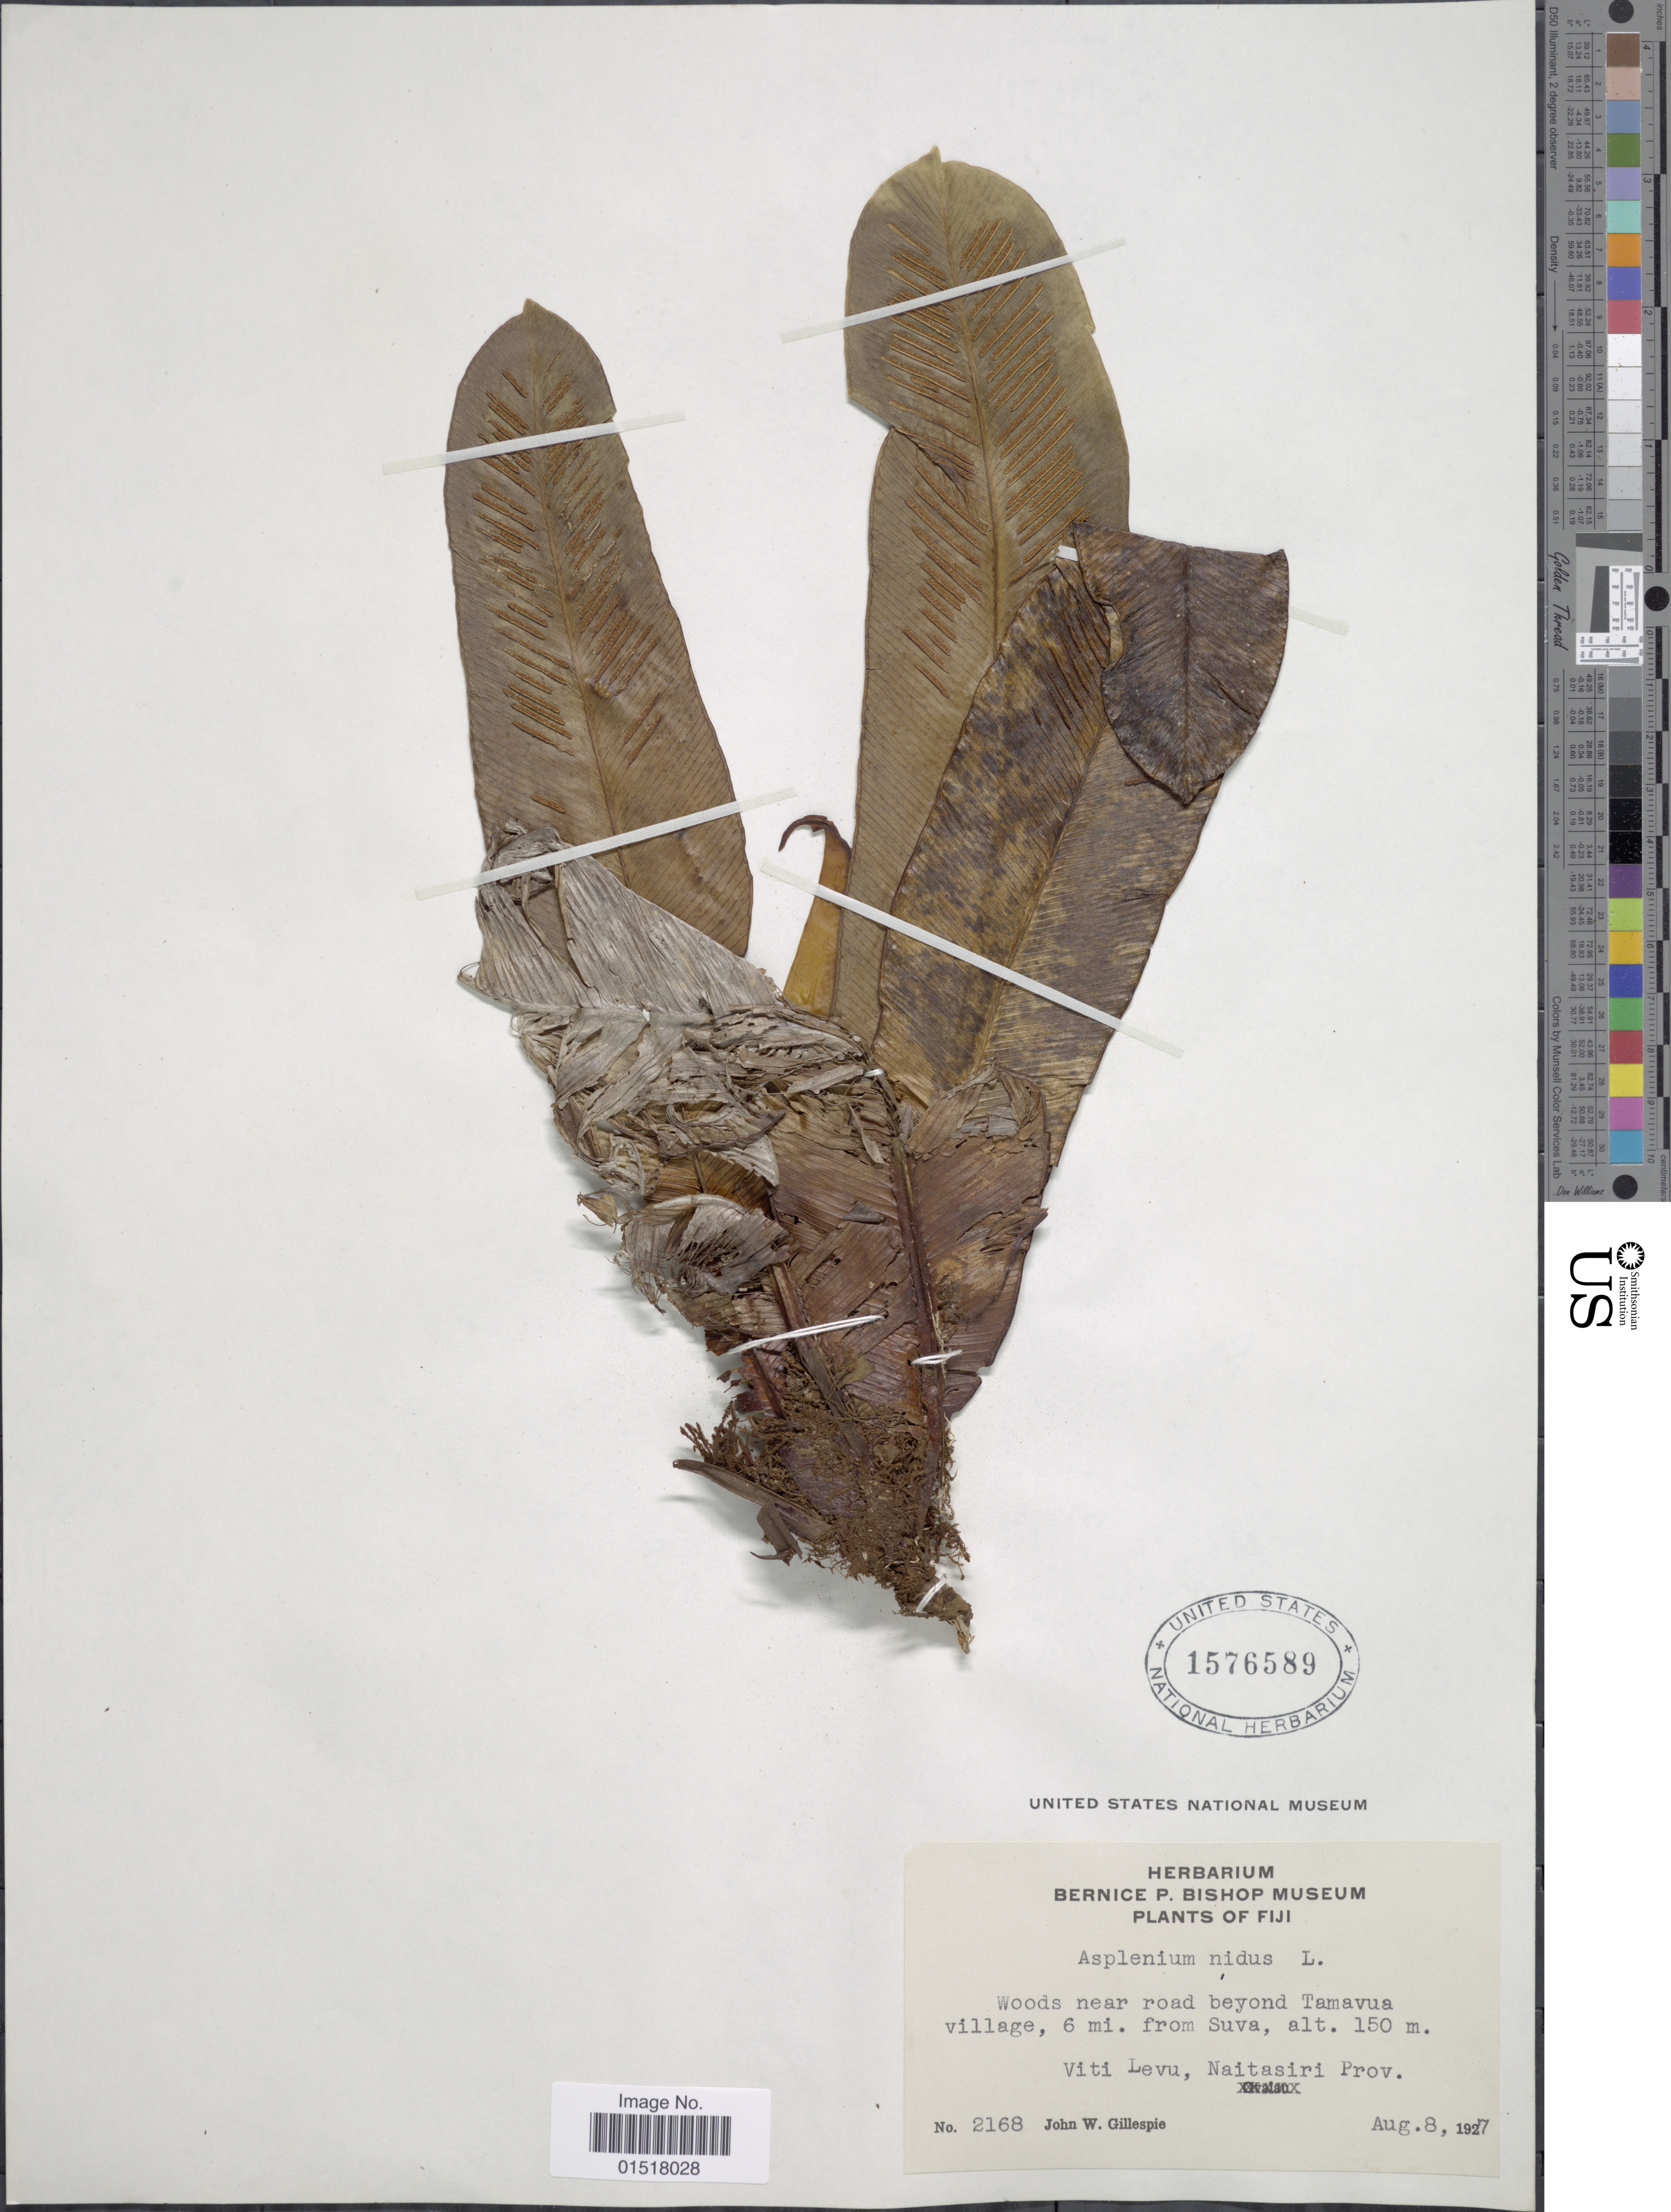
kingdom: Plantae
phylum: Tracheophyta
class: Polypodiopsida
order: Polypodiales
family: Aspleniaceae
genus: Asplenium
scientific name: Asplenium nidus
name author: L.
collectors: J. W. Gillespie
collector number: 2168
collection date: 1927-08-08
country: Fiji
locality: Woods near road beyond Tamavua village, 6 mi. from Suva. Viti Levu, Naitasiri Prov.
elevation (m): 150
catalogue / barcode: US 1576589